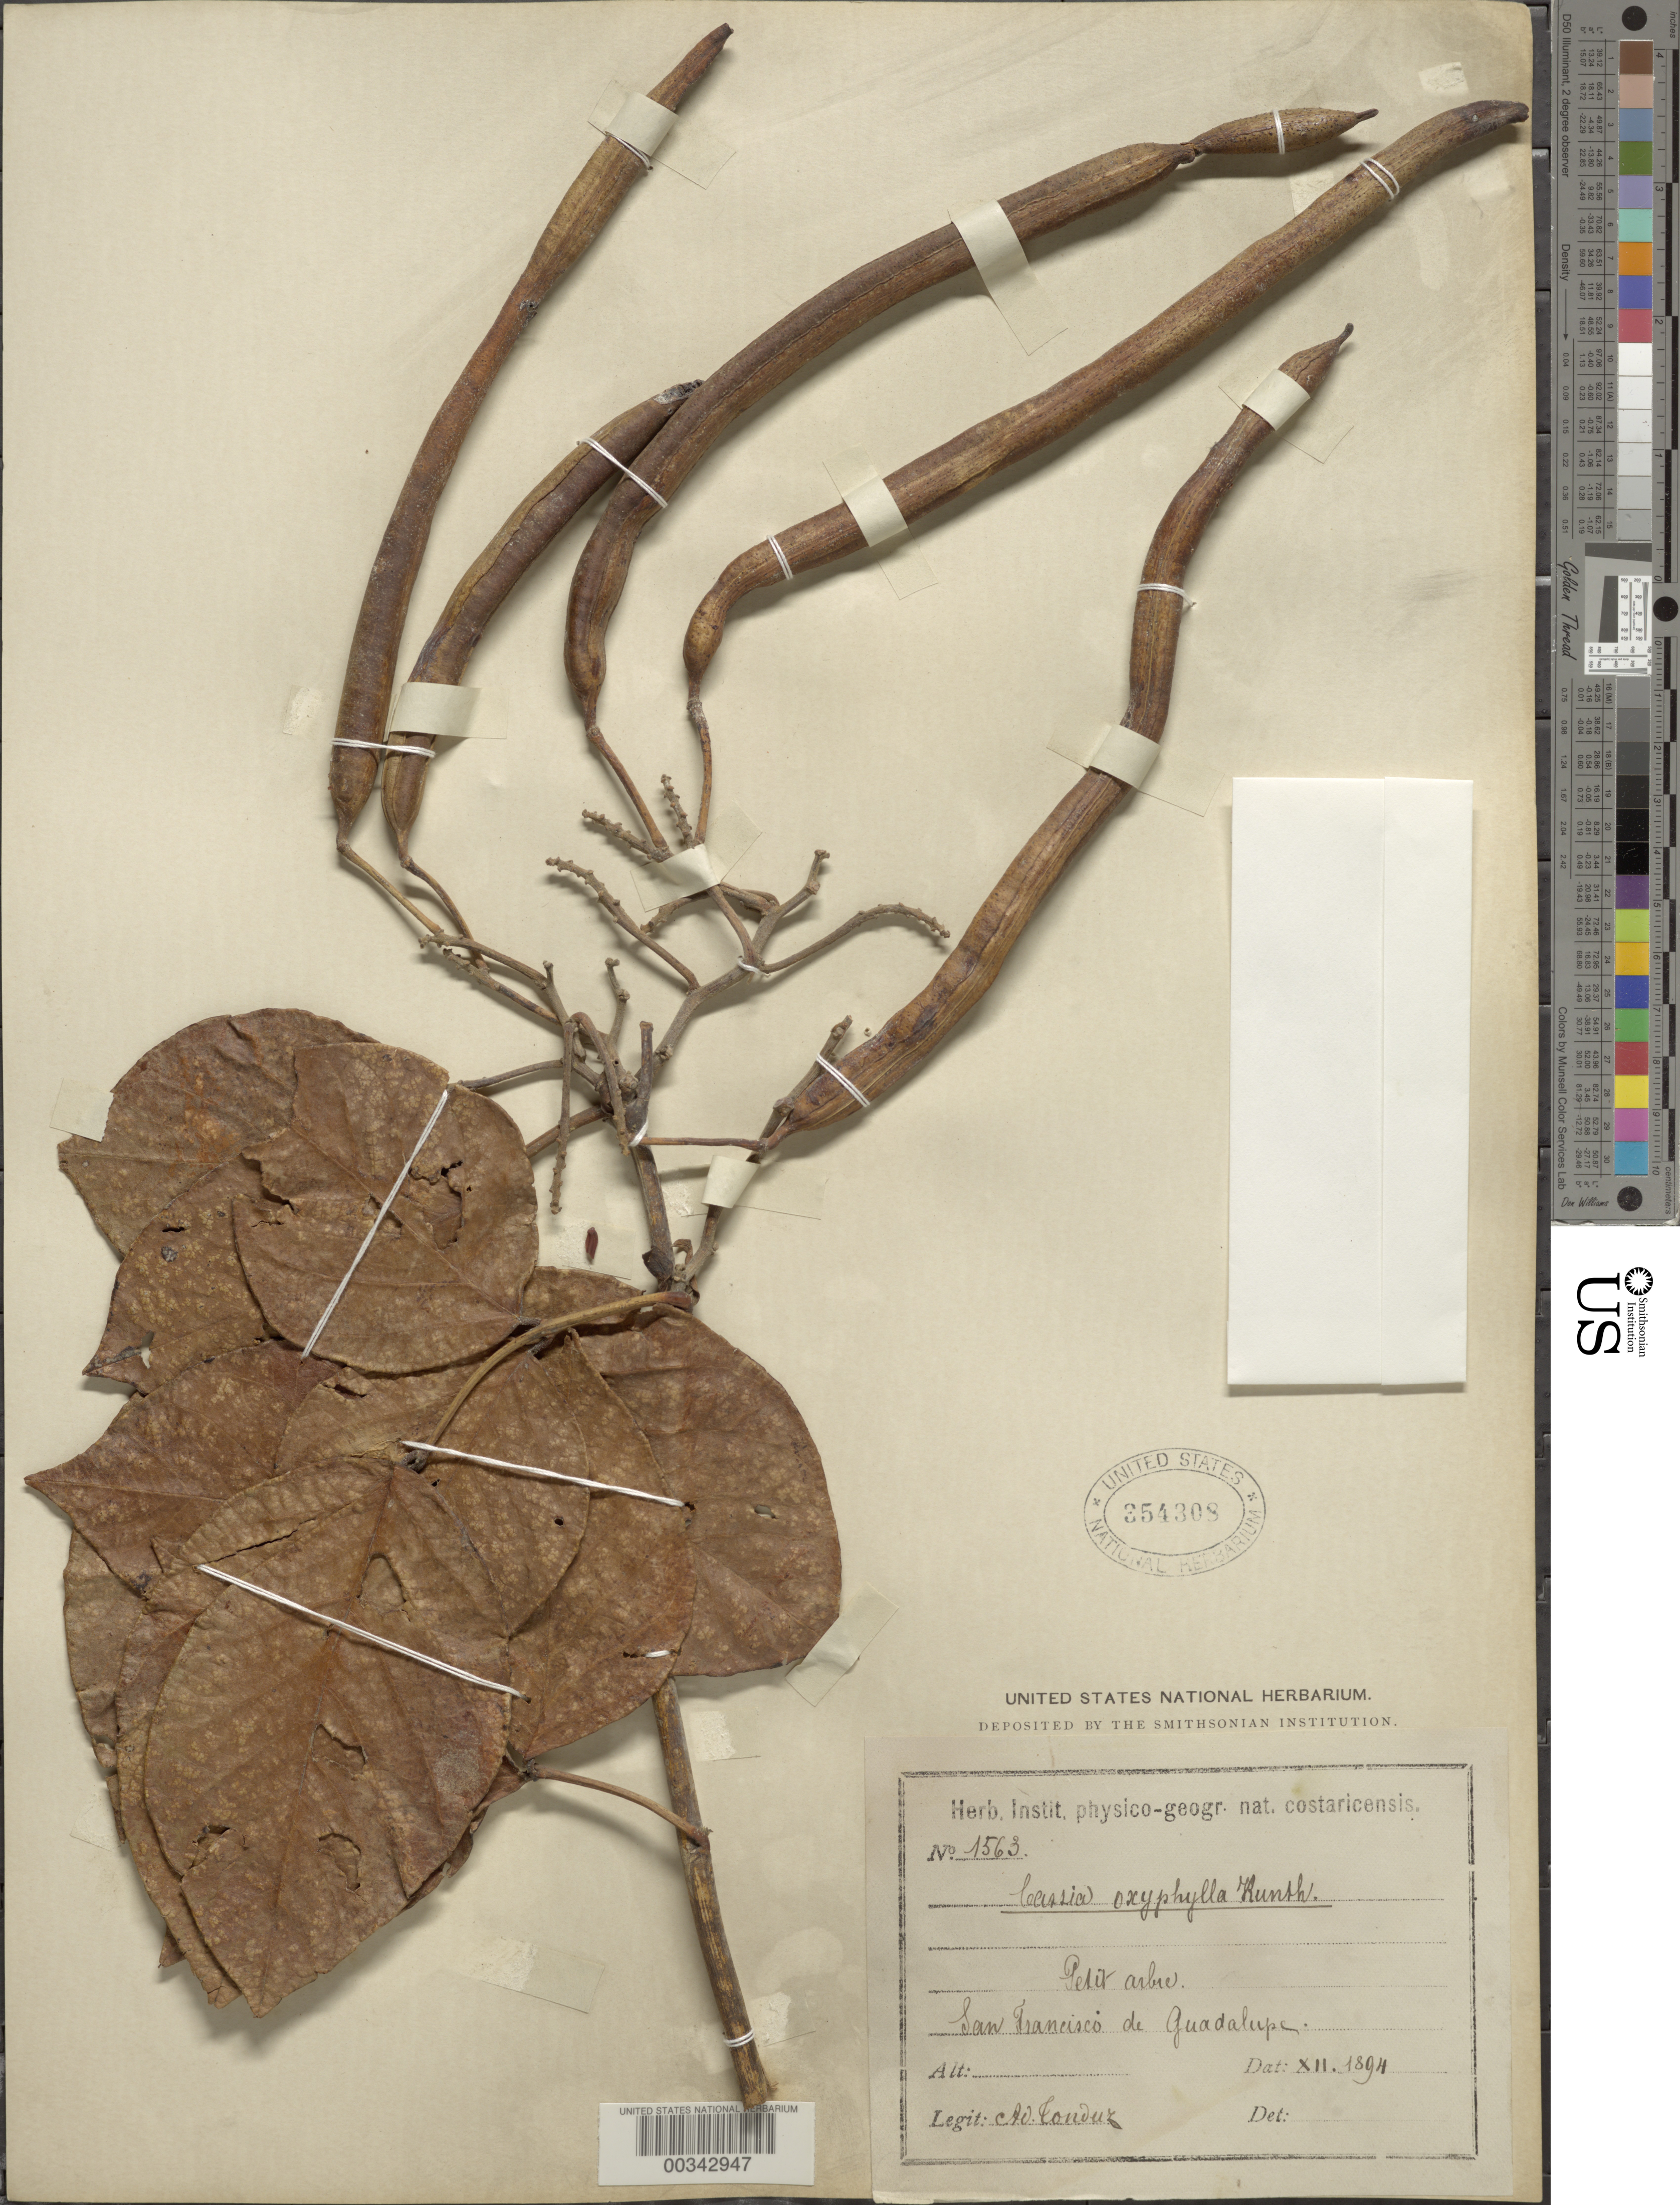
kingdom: Plantae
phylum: Tracheophyta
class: Magnoliopsida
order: Fabales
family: Fabaceae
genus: Senna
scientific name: Senna hayesiana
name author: (Britton & Rose) H.S. Irwin & Barneby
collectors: A. Tonduz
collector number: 1563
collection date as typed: Dec 1893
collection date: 1893-12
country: Costa Rica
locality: San Francisco de Guadalupe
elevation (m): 1170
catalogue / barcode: US 354308